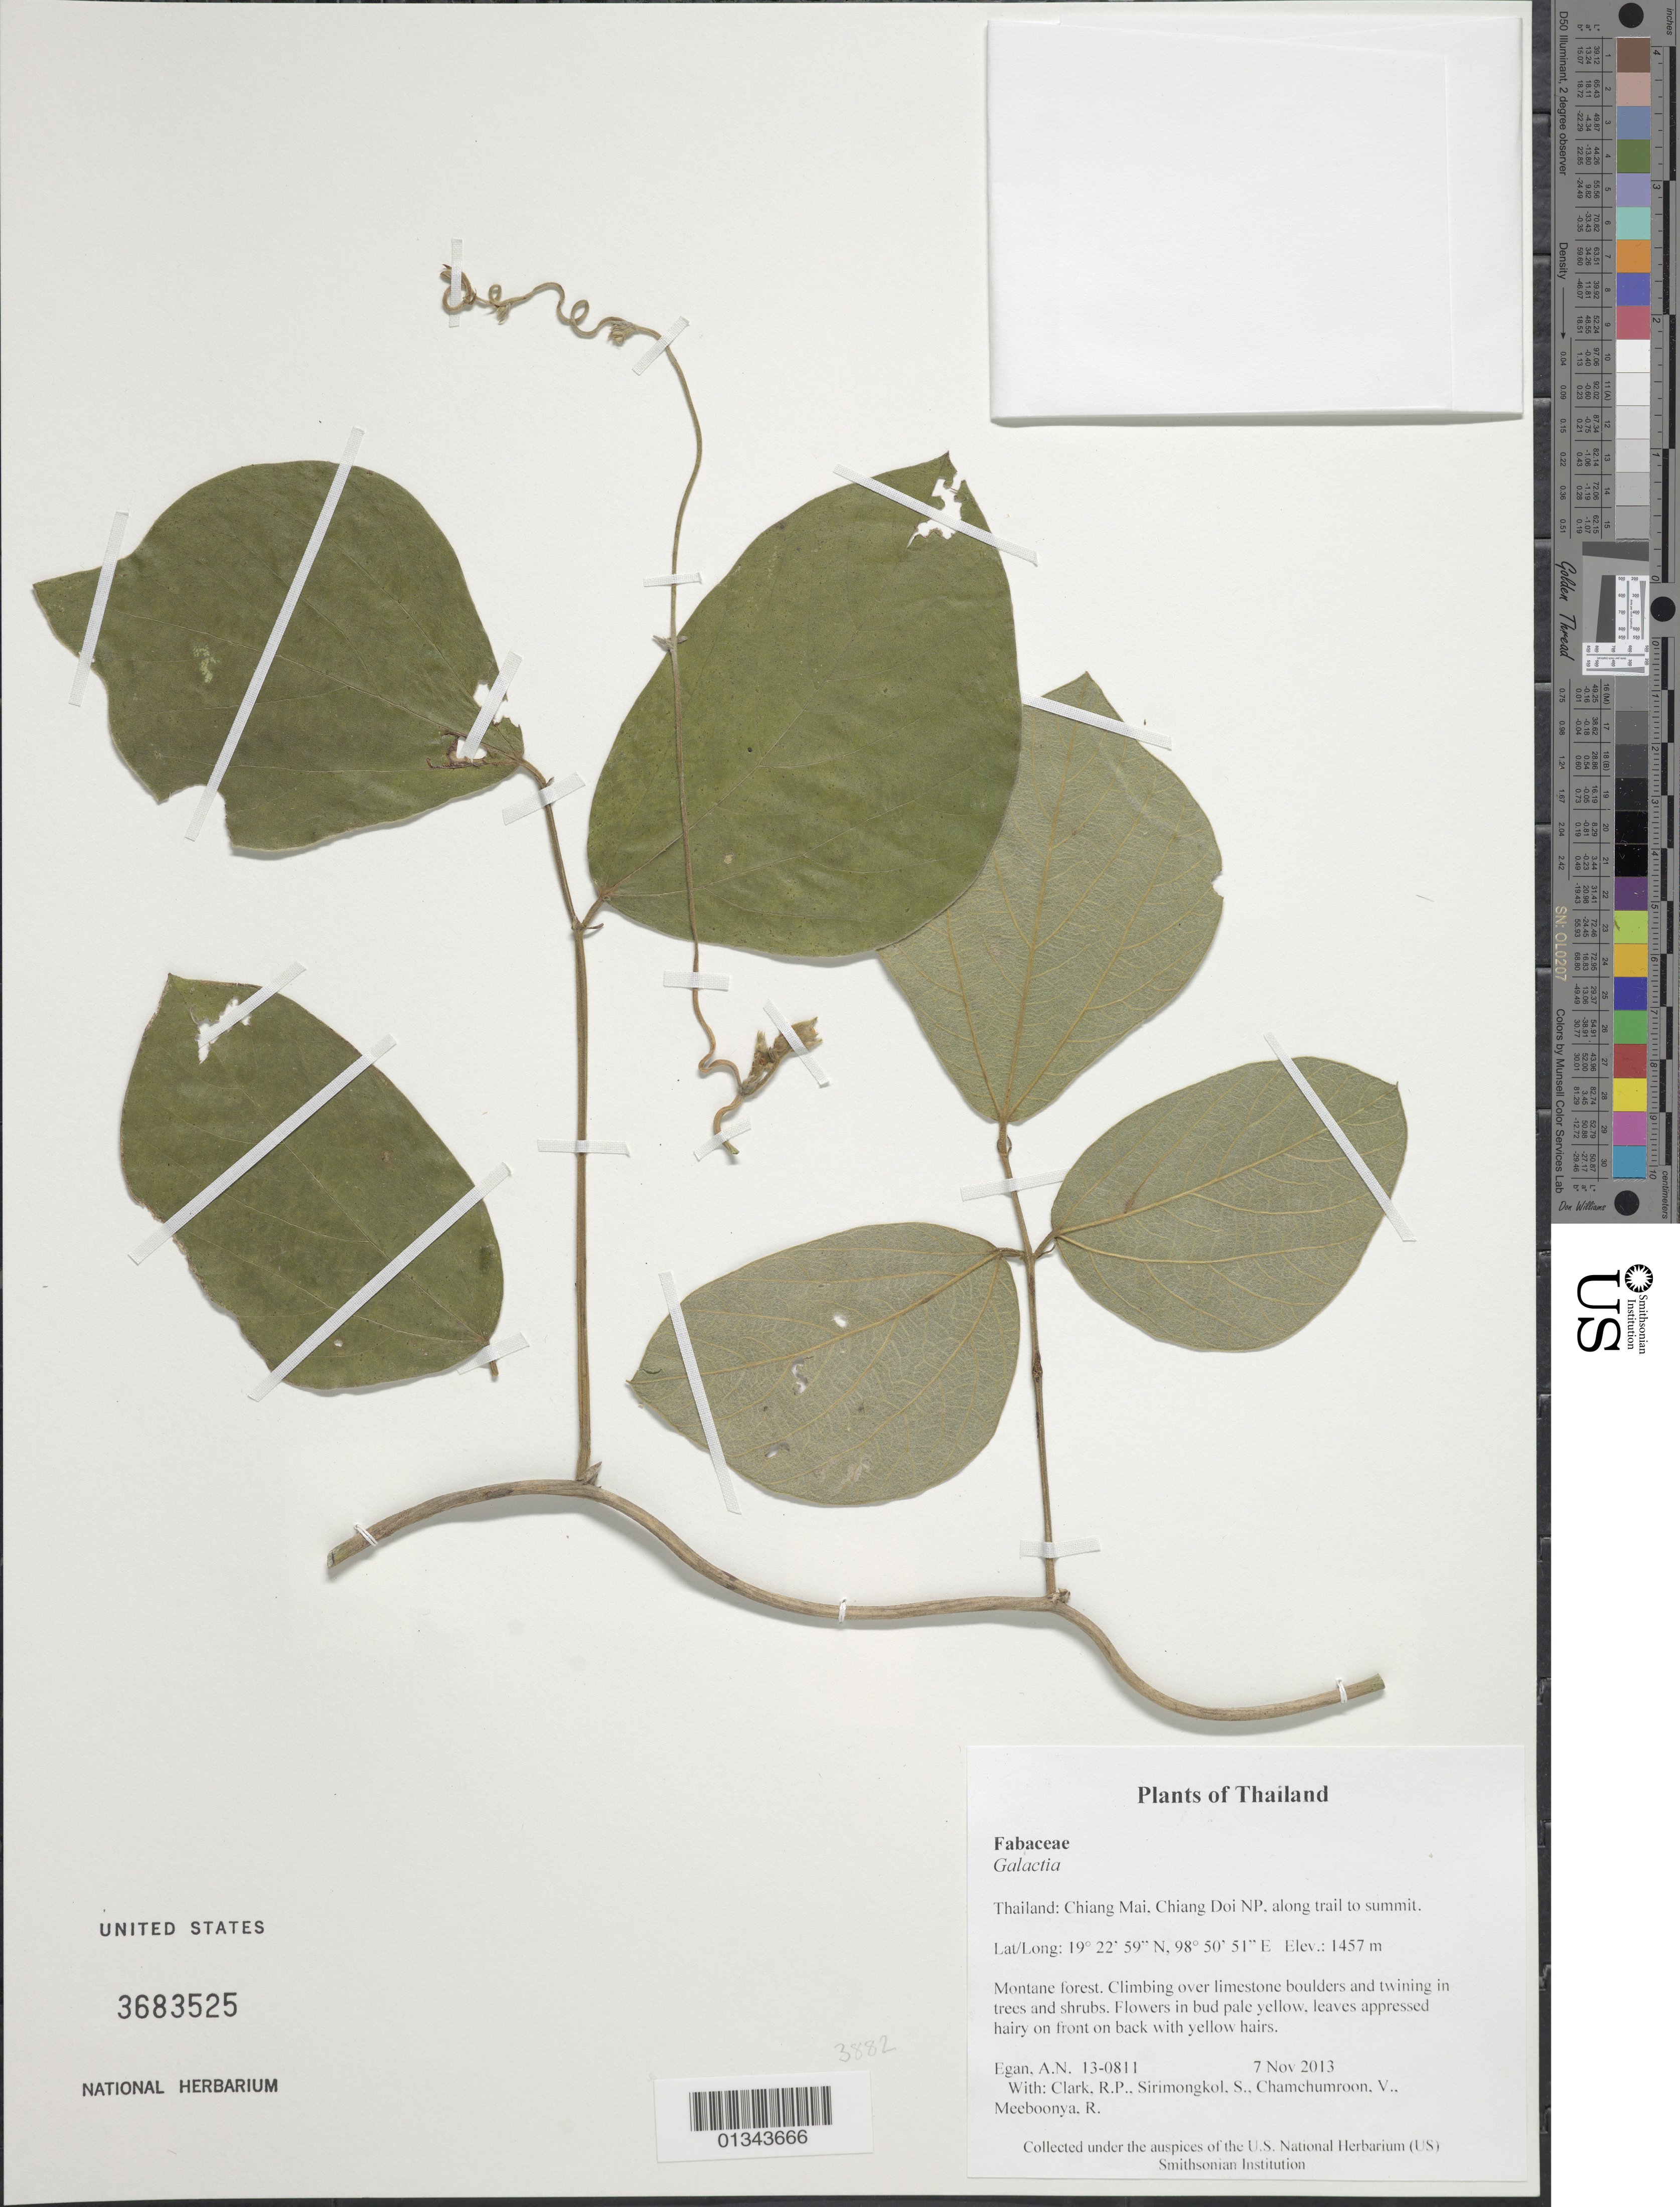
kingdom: Plantae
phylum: Tracheophyta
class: Magnoliopsida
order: Fabales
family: Fabaceae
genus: Galactia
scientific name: Galactia sp.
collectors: A. N. Egan, R. P. Clark, S. Sirimongkol, V. Chamchumroon & R. Meeboonya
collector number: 13-0811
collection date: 2013-11-07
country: Thailand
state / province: Chiang Mai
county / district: Mueang Chiang Mai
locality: Chiang Doi NP, along trail to summit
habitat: Montane forest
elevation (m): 1457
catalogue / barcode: US 3683525